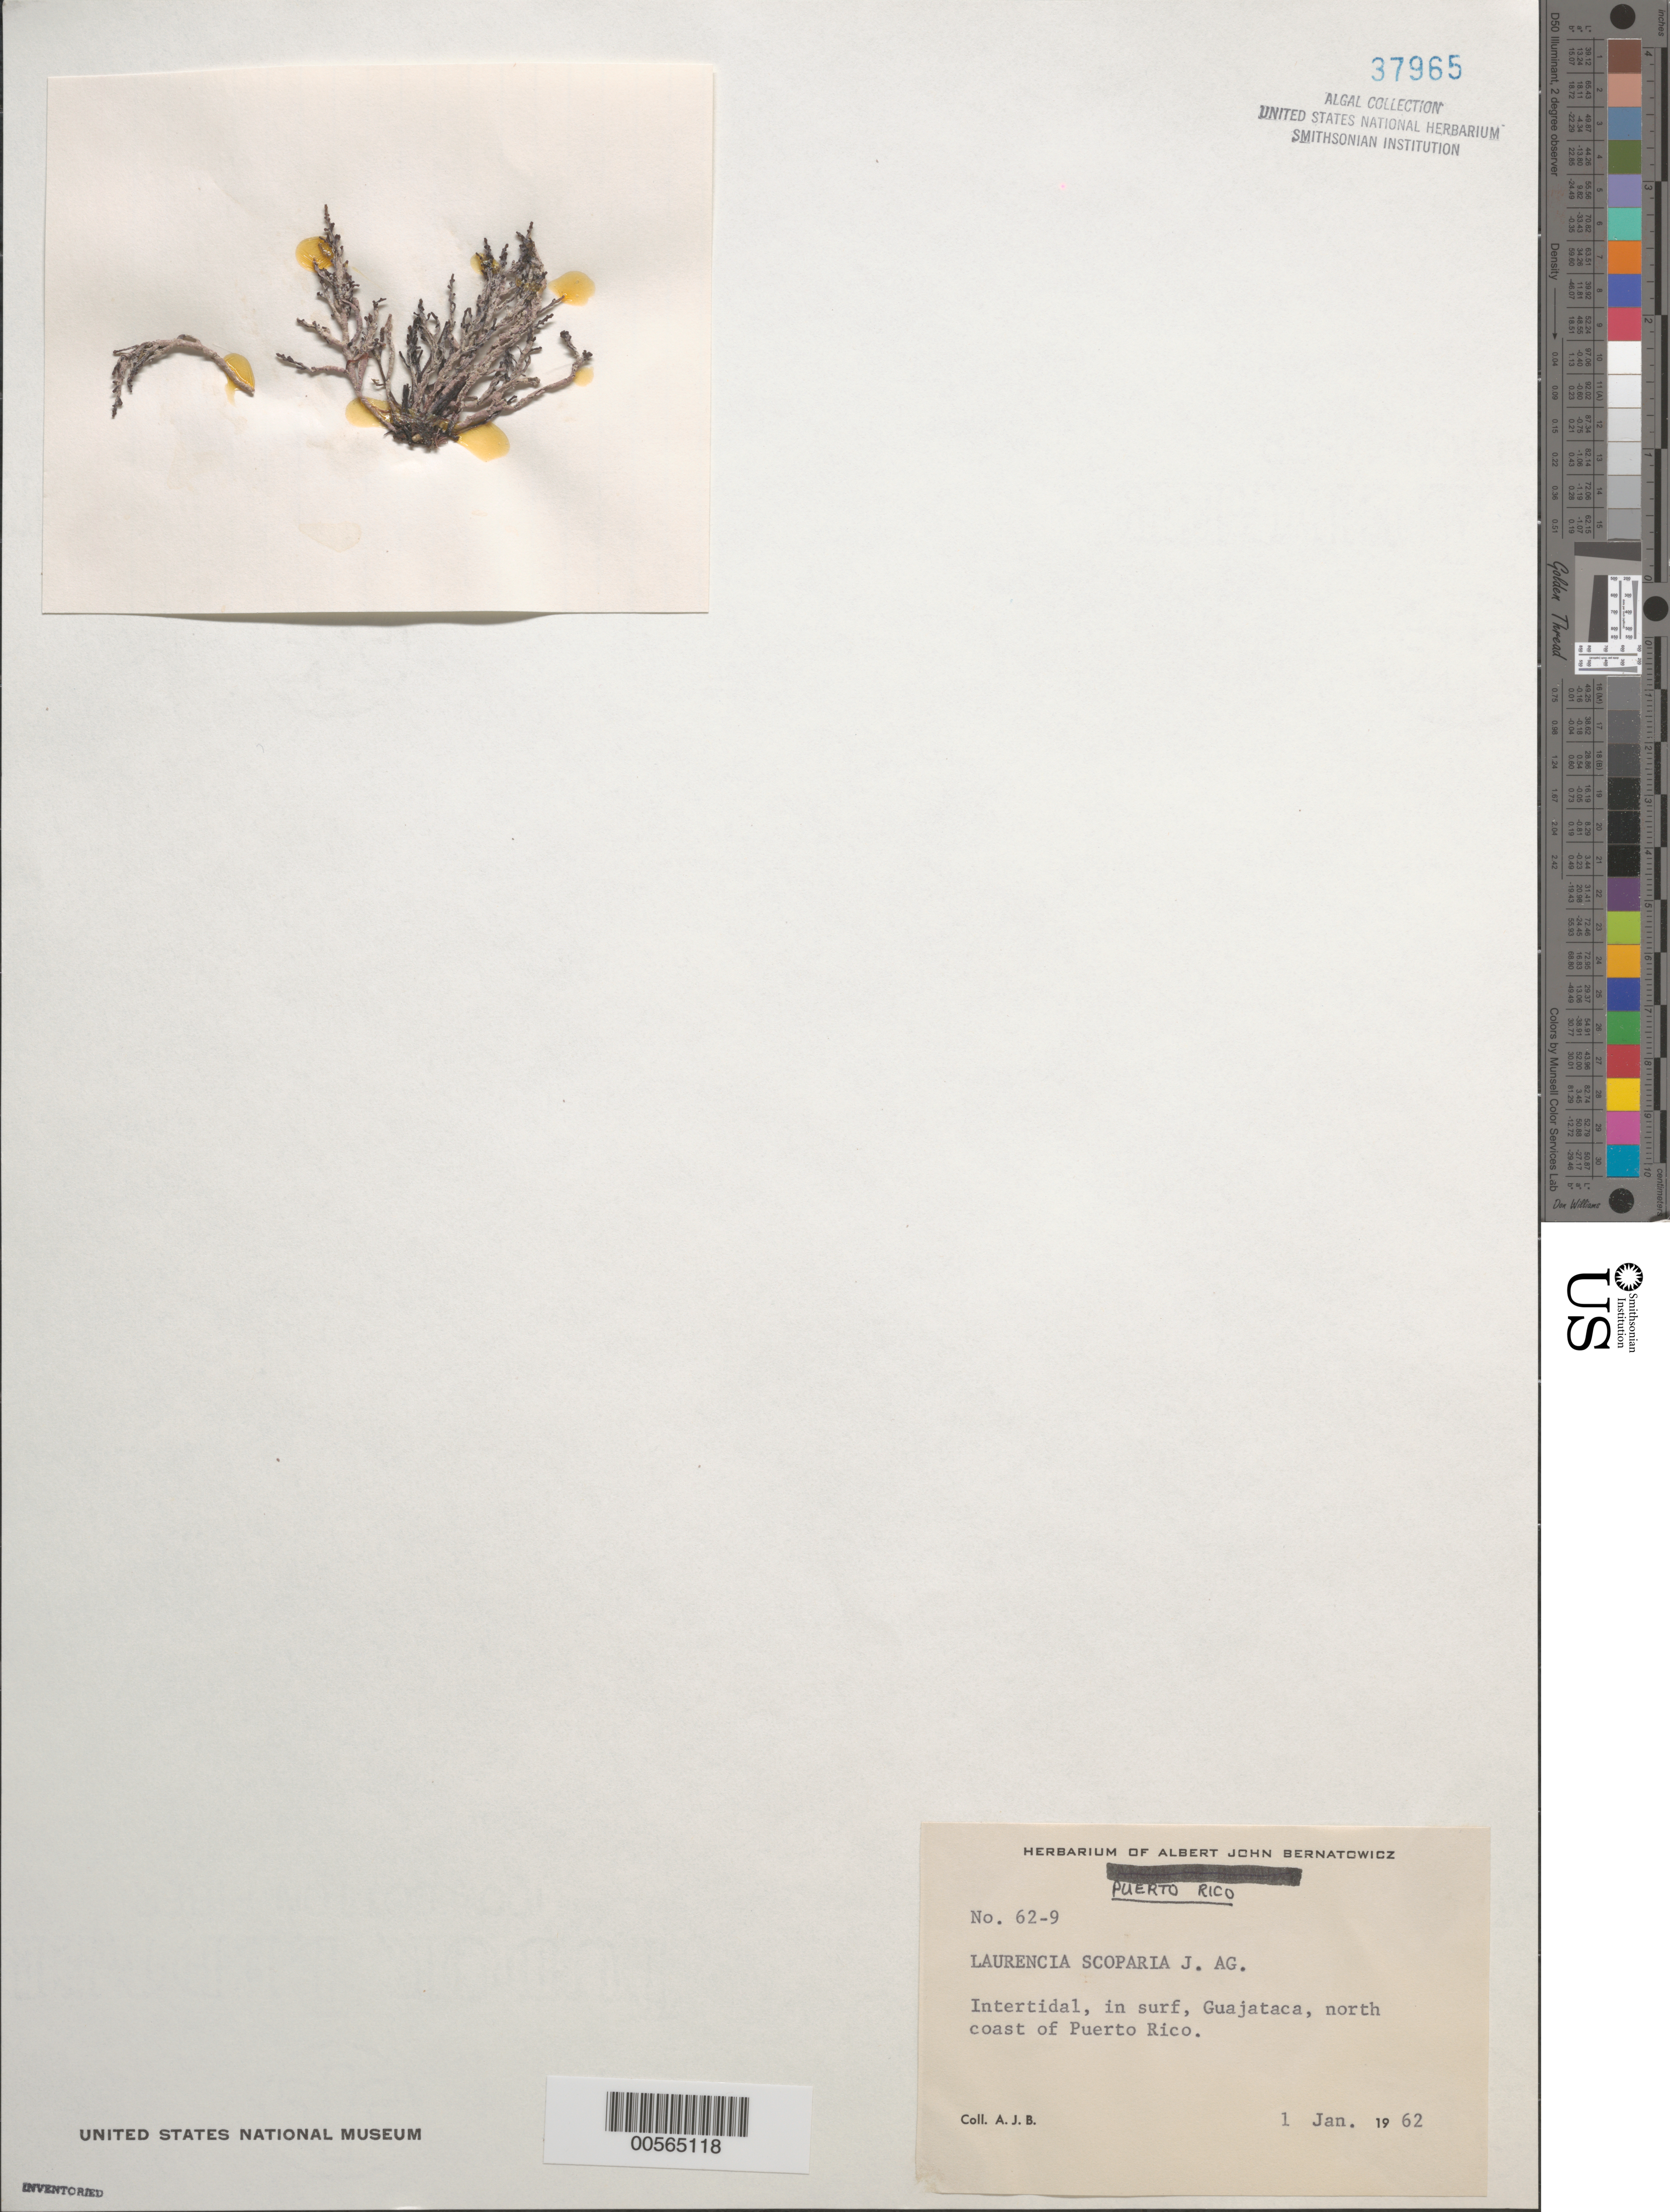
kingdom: Plantae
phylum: Rhodophyta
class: Florideophyceae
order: Ceramiales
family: Rhodomelaceae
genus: Laurencia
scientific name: Laurencia dendroidea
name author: J. Agardh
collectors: A. Bernatowicz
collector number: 62-9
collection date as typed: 01 Jan 1962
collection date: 1962-01-01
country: Puerto Rico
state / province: Isabela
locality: Guajataca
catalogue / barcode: US 37965